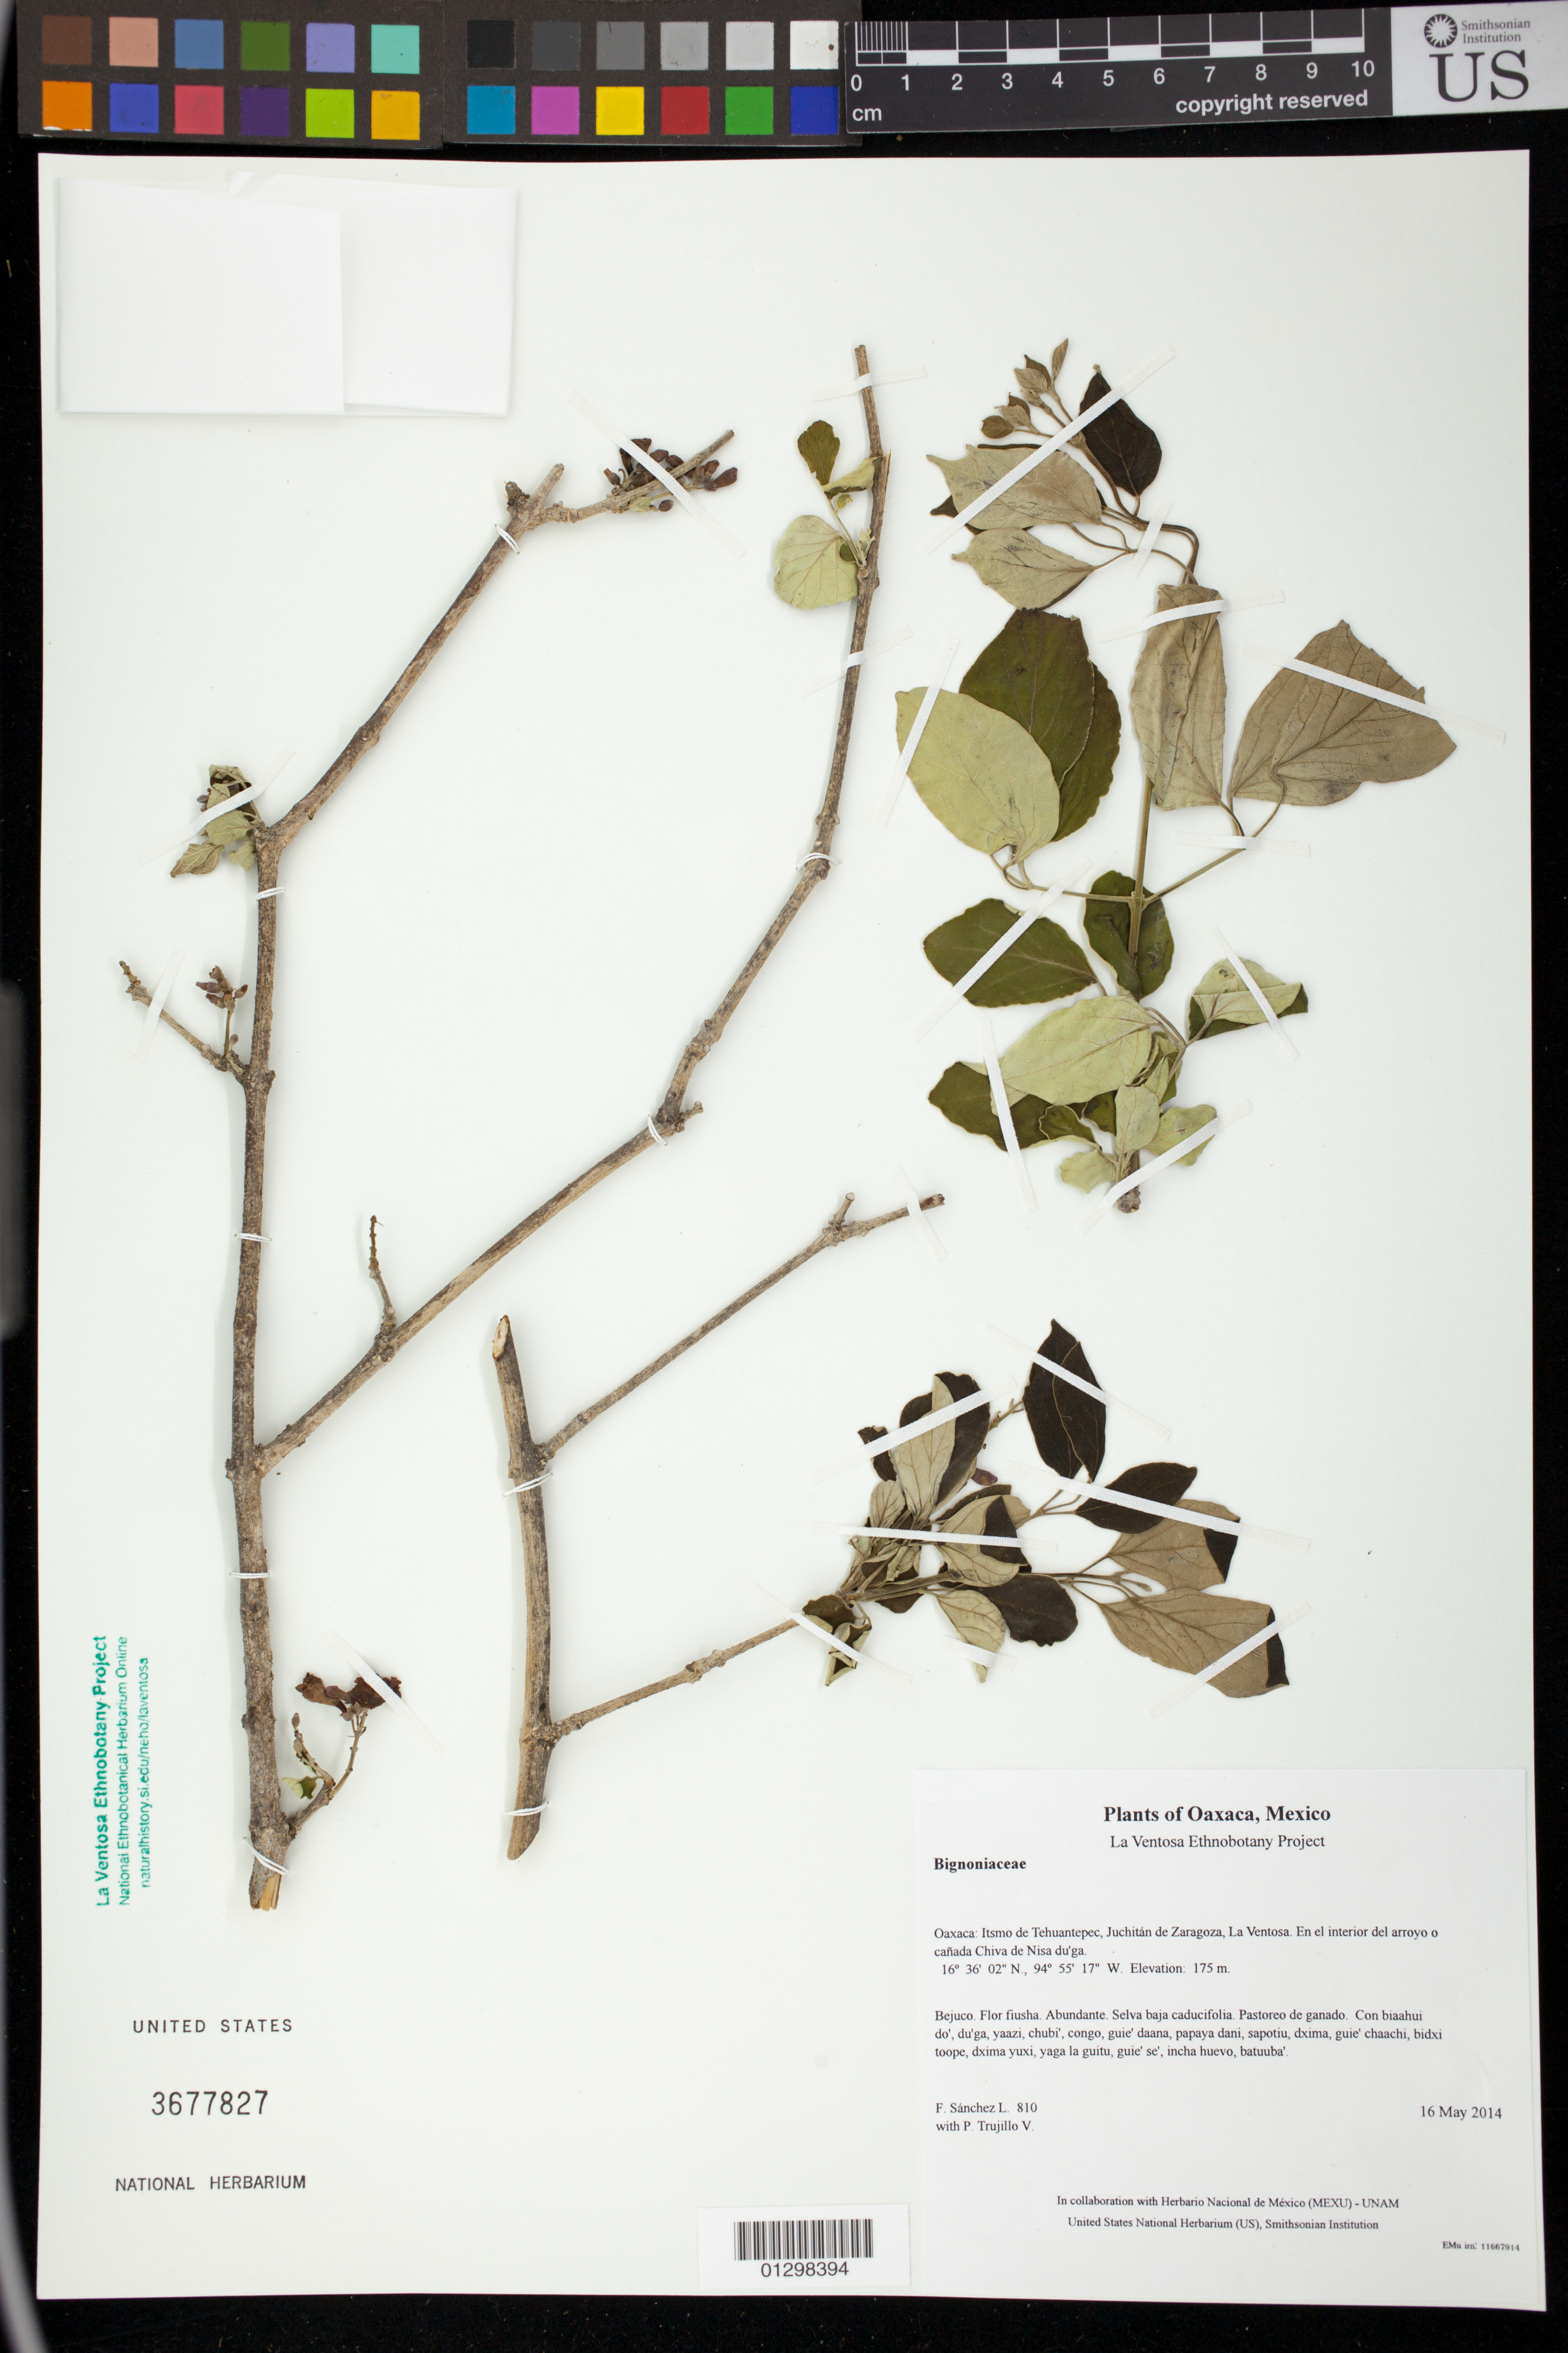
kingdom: Plantae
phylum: Tracheophyta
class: Magnoliopsida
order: Lamiales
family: Bignoniaceae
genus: Fridericia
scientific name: Fridericia pubescens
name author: (L.) L.G. Lohmann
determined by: Strong, M. T., (US), Smithsonian Institution - National Museum of Natural History (UNITED STATES)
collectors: F. Sánchez L. & P. Trujillo V.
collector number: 810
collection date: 2014-05-16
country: Mexico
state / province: Oaxaca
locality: Itsmo de Tehuantepec, Juchitán de Zaragoza, La Ventosa. En el interior del arroyo o cañada Chiva de Nisa du'ga.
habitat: Selva baja caducifolia. Pastoreo de ganado.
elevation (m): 175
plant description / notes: JEBOT, MEXU, SERO, US; Luba'. Guie' fiusha. Stale.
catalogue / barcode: US 3677827